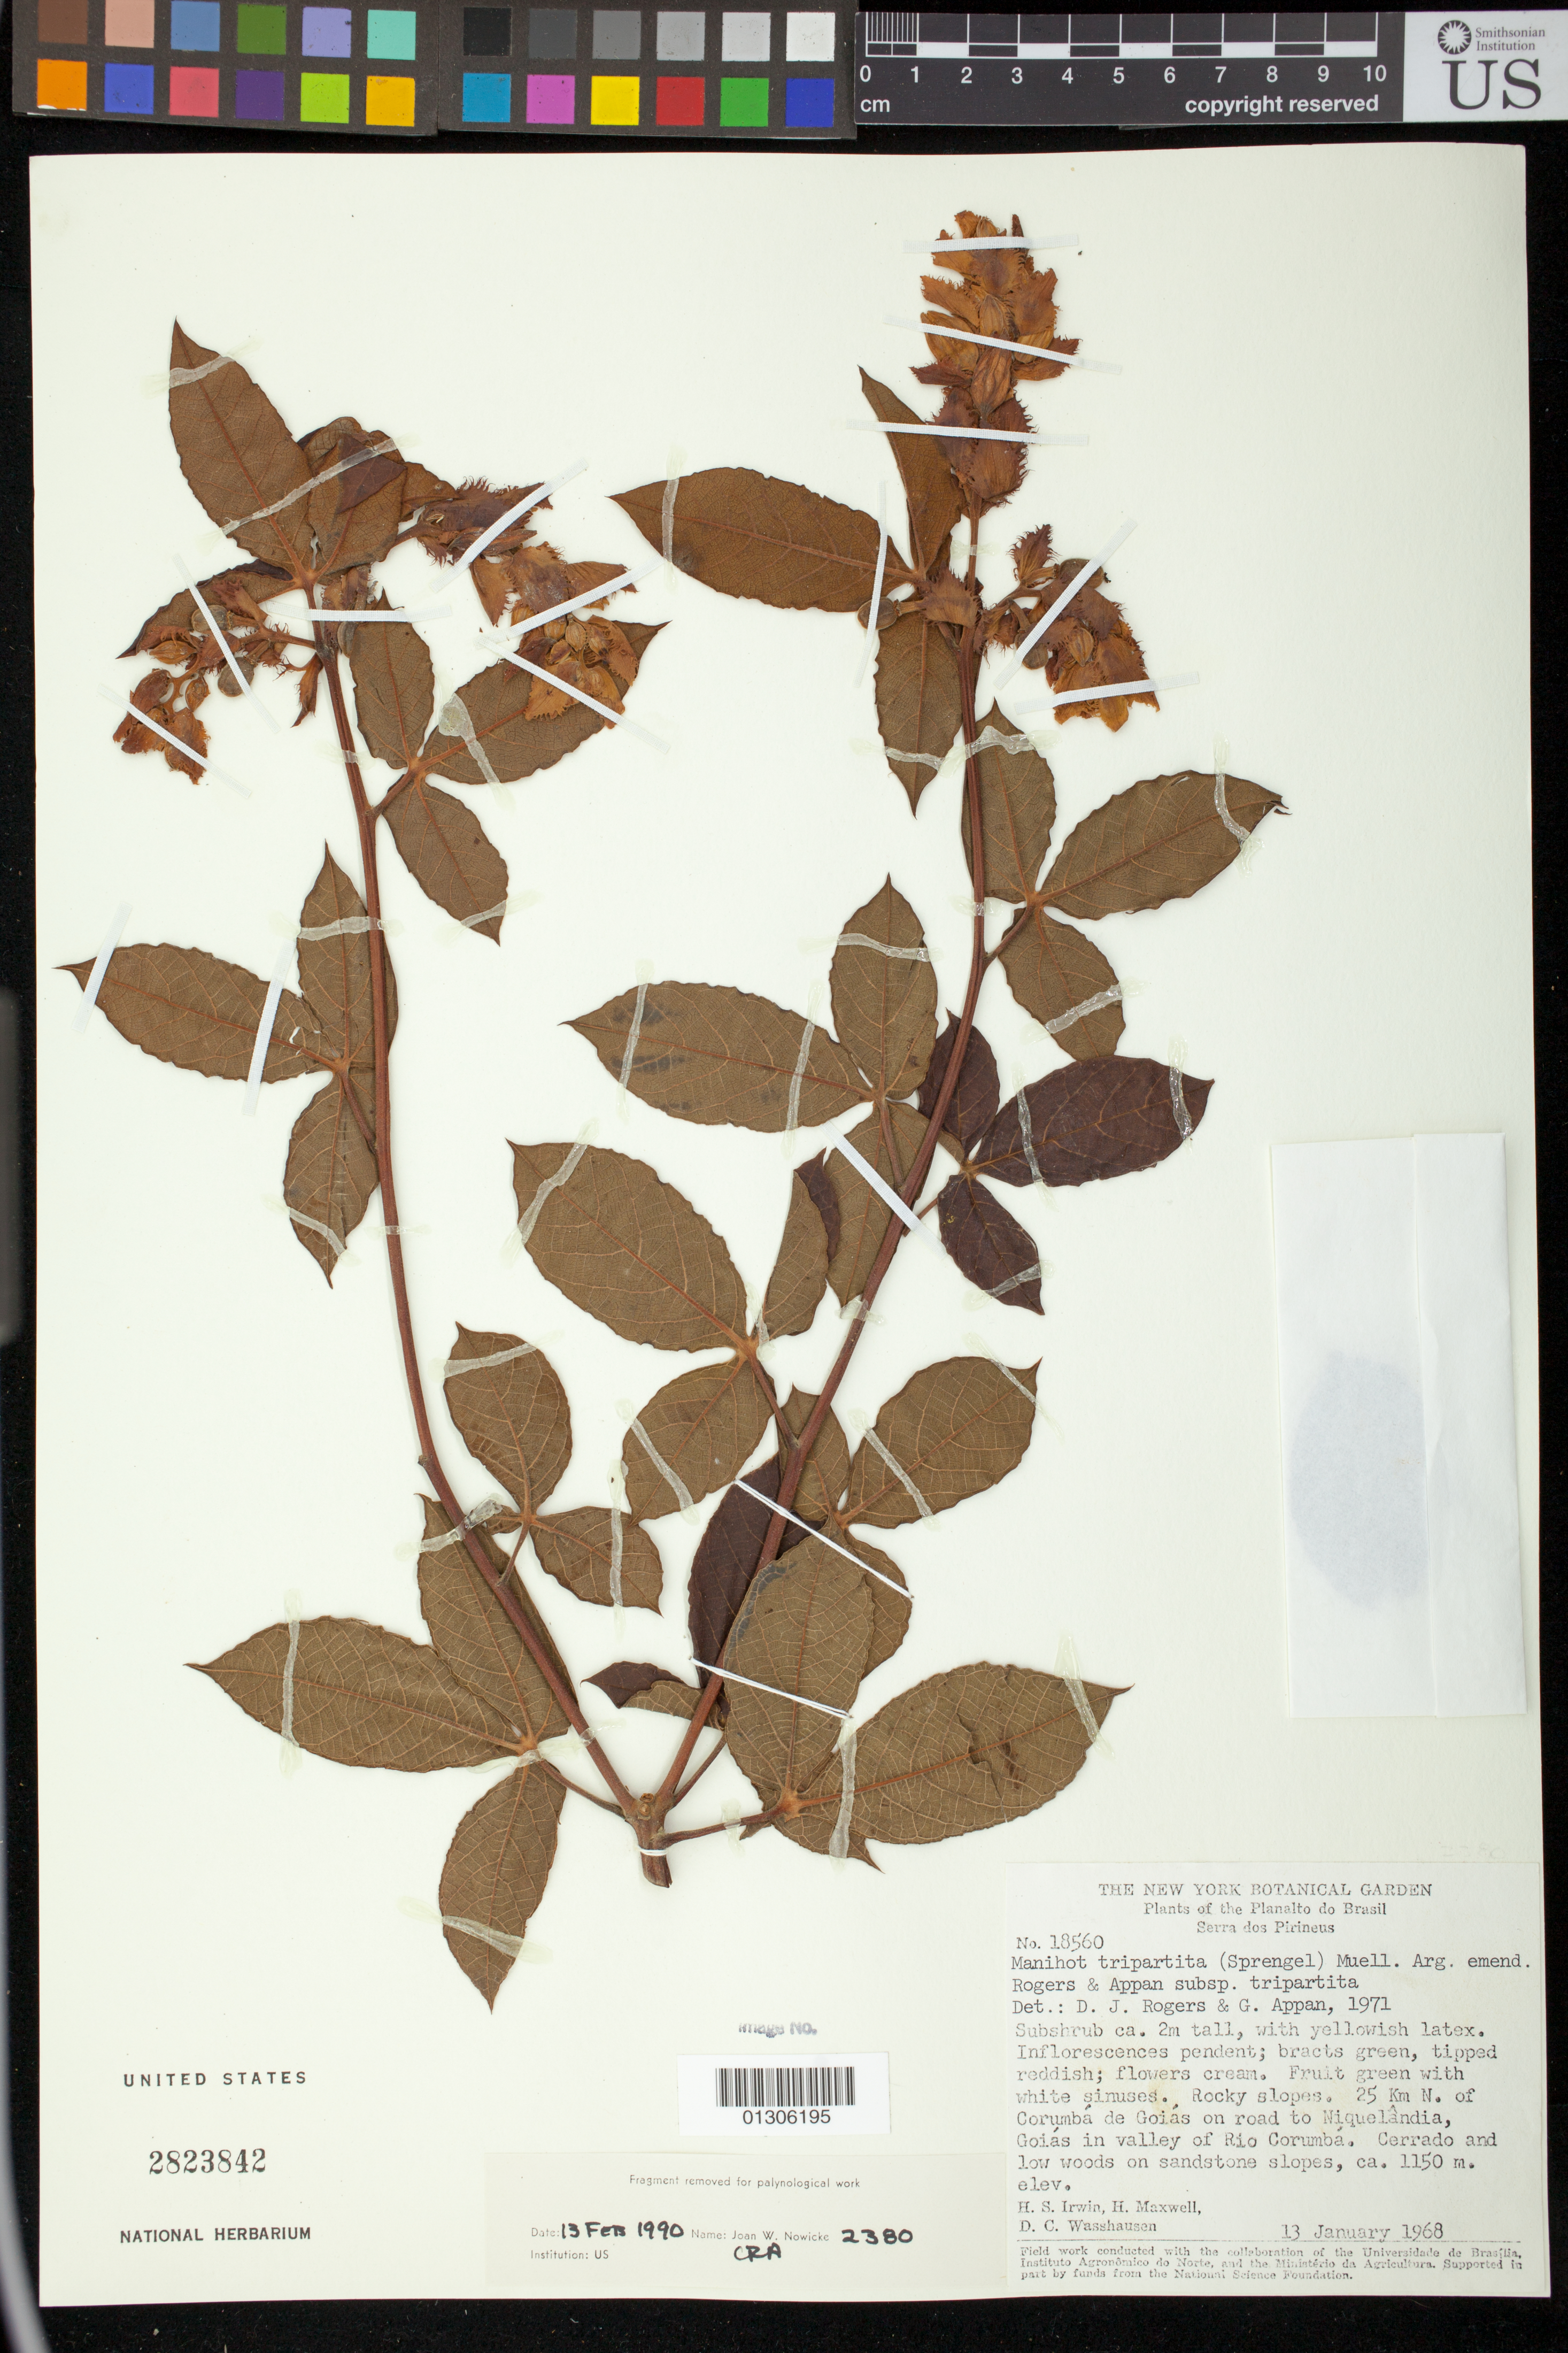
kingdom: Plantae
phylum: Tracheophyta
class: Magnoliopsida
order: Malpighiales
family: Euphorbiaceae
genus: Manihot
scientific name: Manihot tripartita subsp. tripartita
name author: (Spreng.) Müll. Arg.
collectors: H. Irwin, R. H. Maxwell & D. C. Wasshausen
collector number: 18560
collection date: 1968-01-13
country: Brazil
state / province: Goiás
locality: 25 Km N. of Corumba de Goias on road to Niquelandia, Goias in valley of Rio Corumba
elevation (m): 1150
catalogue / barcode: US 2823842